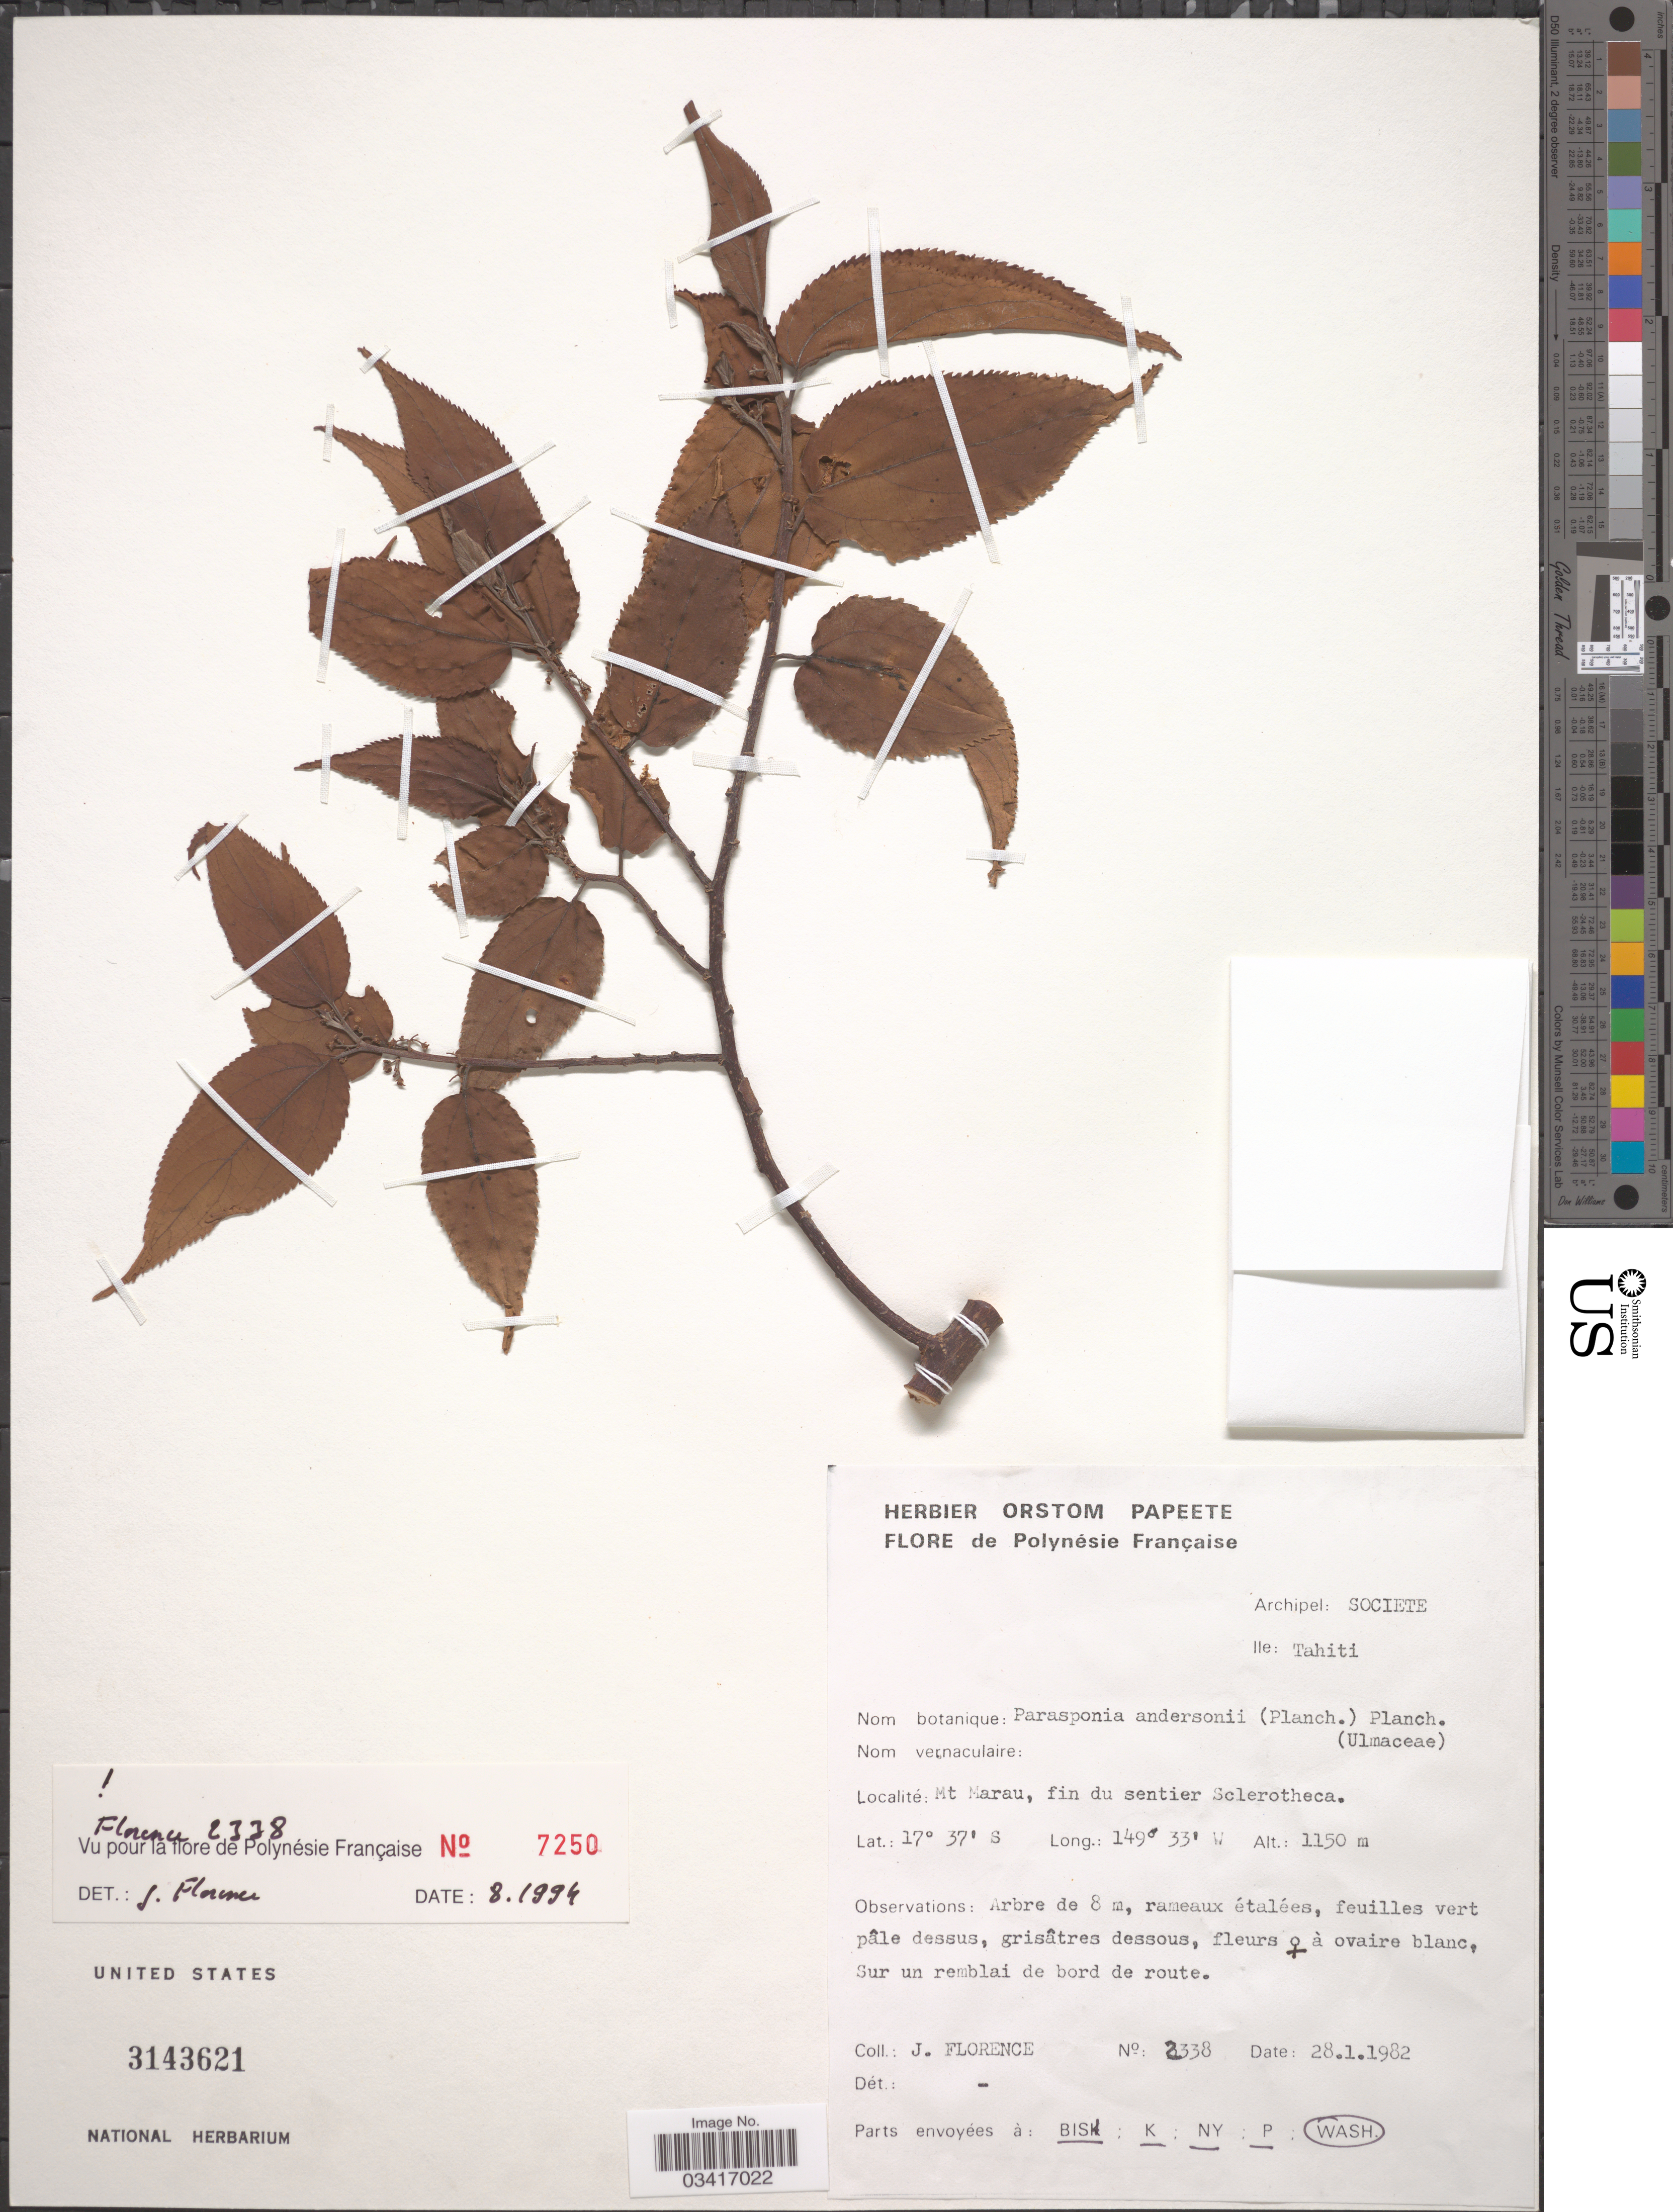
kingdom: Plantae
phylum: Tracheophyta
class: Magnoliopsida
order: Rosales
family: Cannabaceae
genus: Parasponia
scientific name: Parasponia andersonii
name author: Planch.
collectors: J. Florence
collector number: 2338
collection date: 1982-01-28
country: French Polynesia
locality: Polynésie Française. Archipel: Societe. Ile: Tahiti. Mt. Marau, fin du sentier Sclerotheca.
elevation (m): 1150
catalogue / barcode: US 3143621